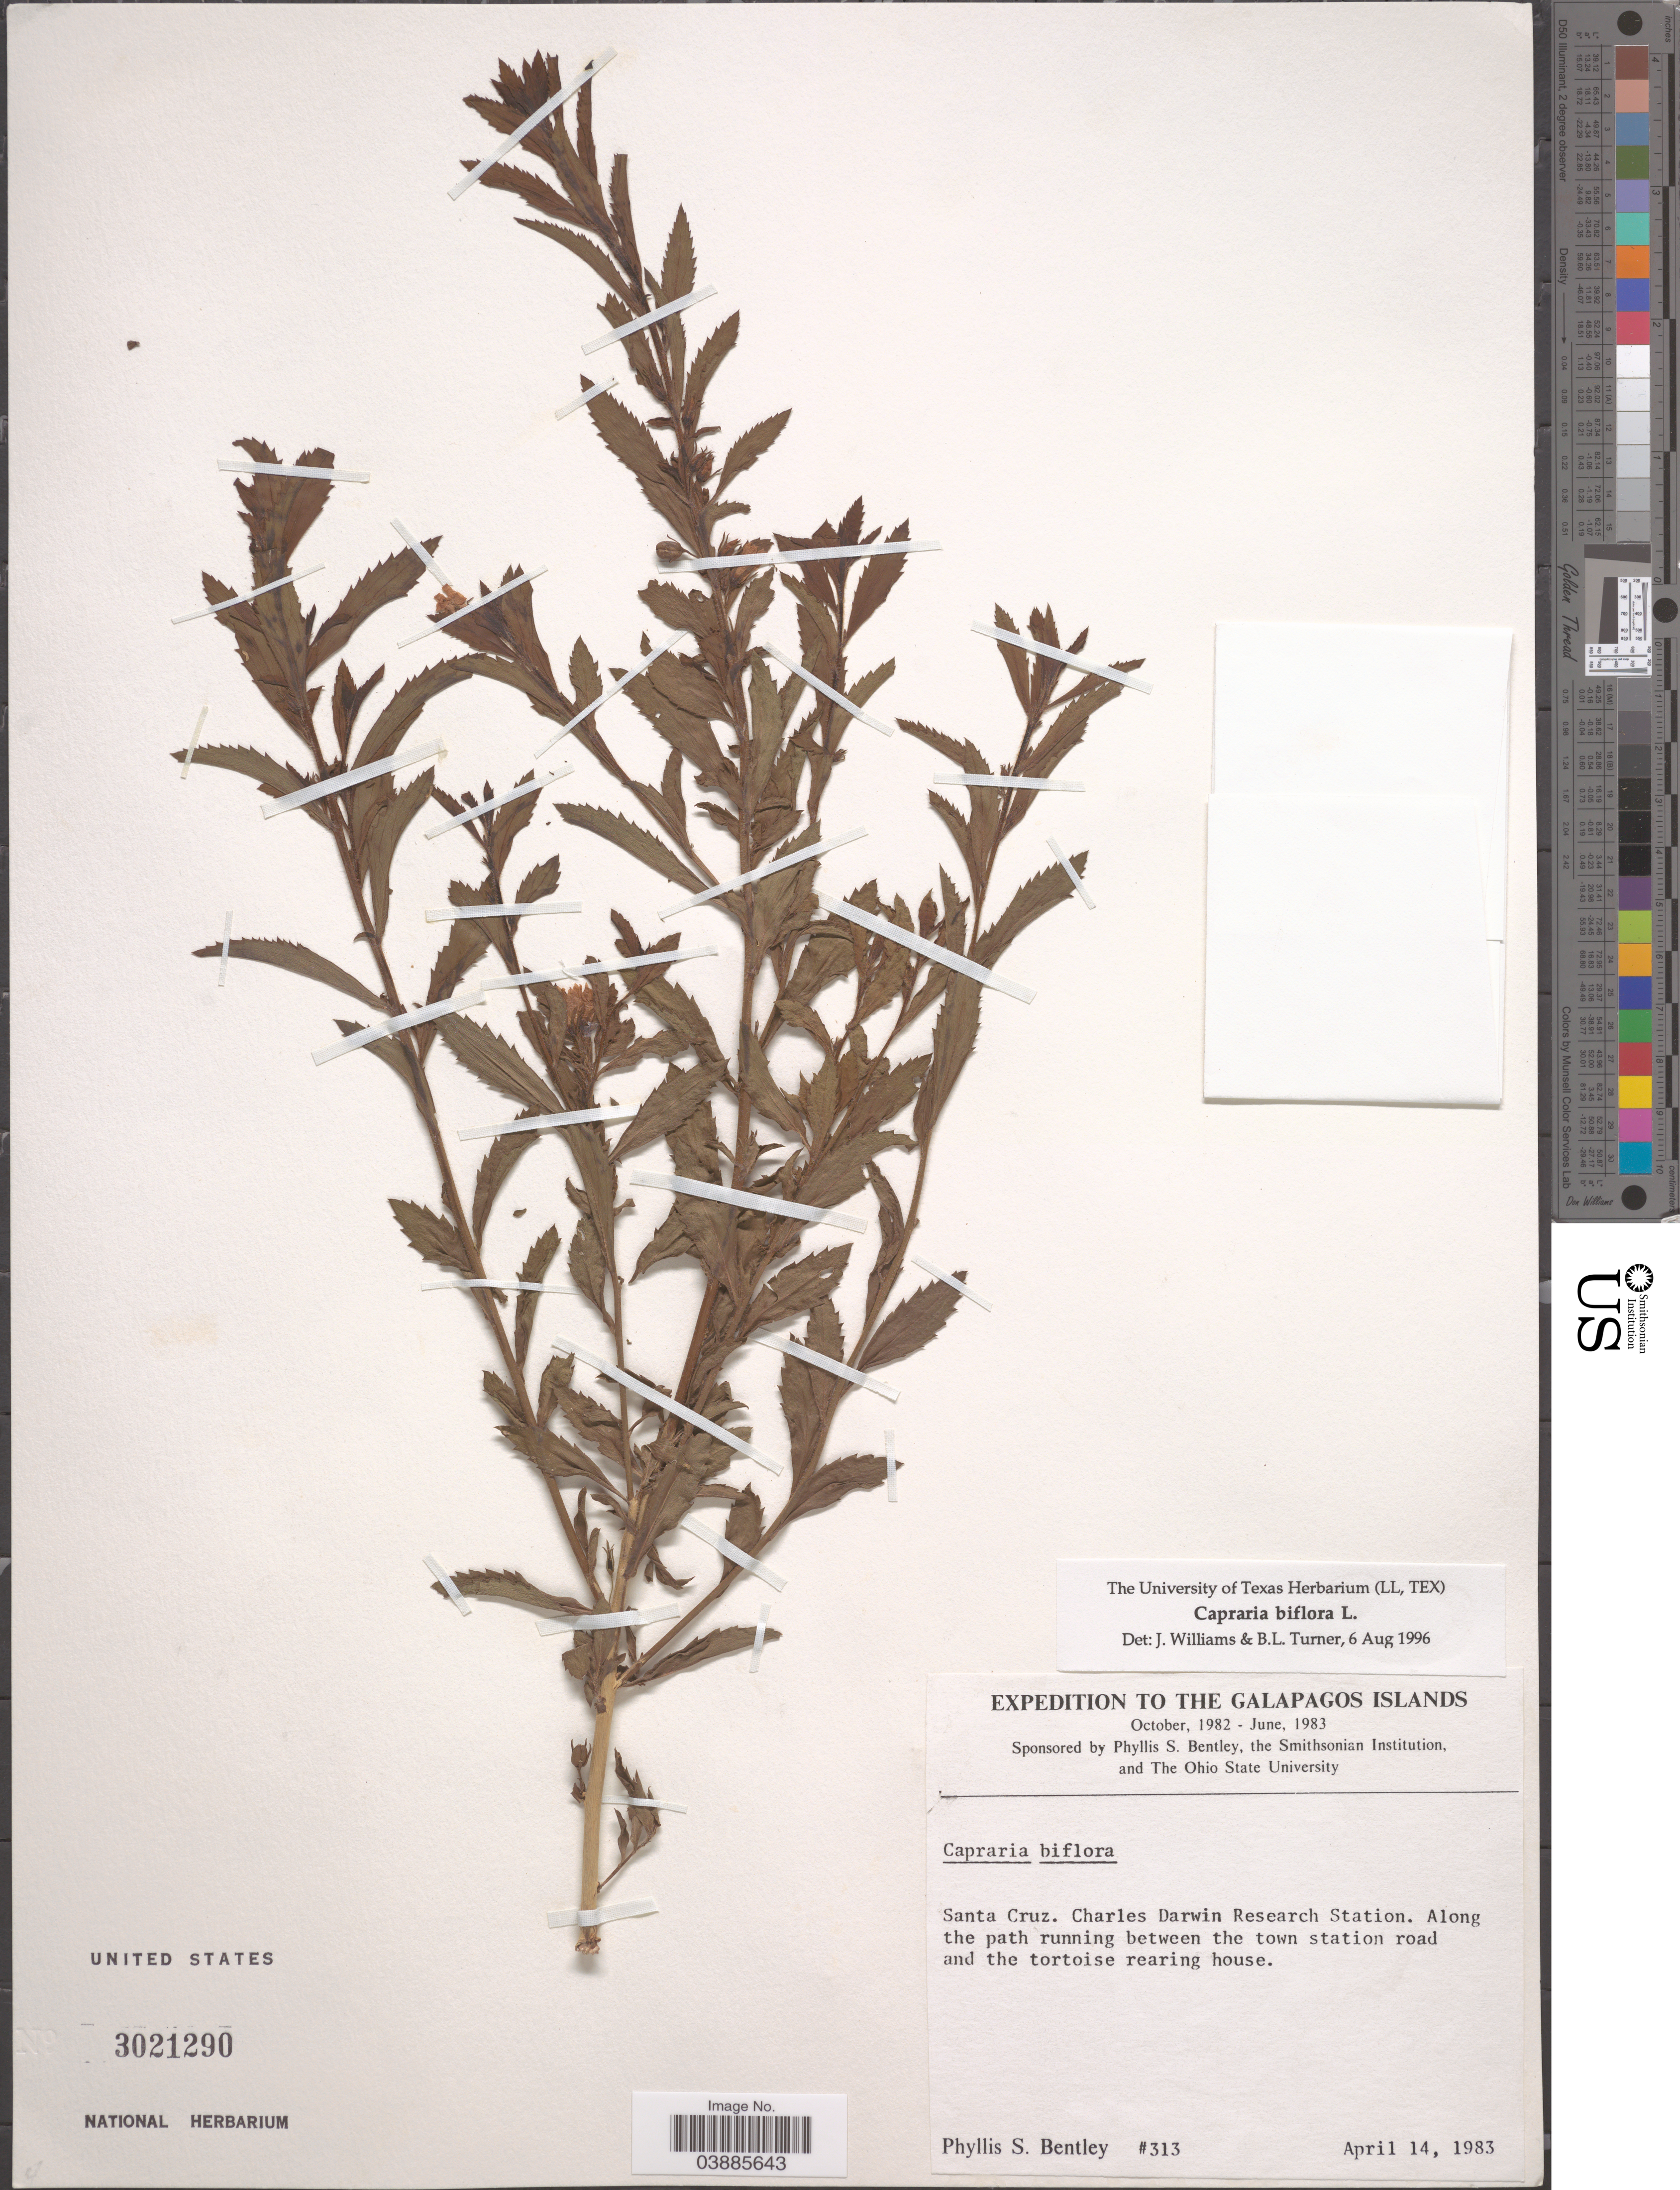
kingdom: Plantae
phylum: Tracheophyta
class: Magnoliopsida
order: Lamiales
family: Scrophulariaceae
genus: Capraria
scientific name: Capraria biflora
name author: L.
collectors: P. S. Bentley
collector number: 313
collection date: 1983-04-14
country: Ecuador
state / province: Colón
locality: The Galapagos Islands. Charles Darwin Research Station.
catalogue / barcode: US 3021290